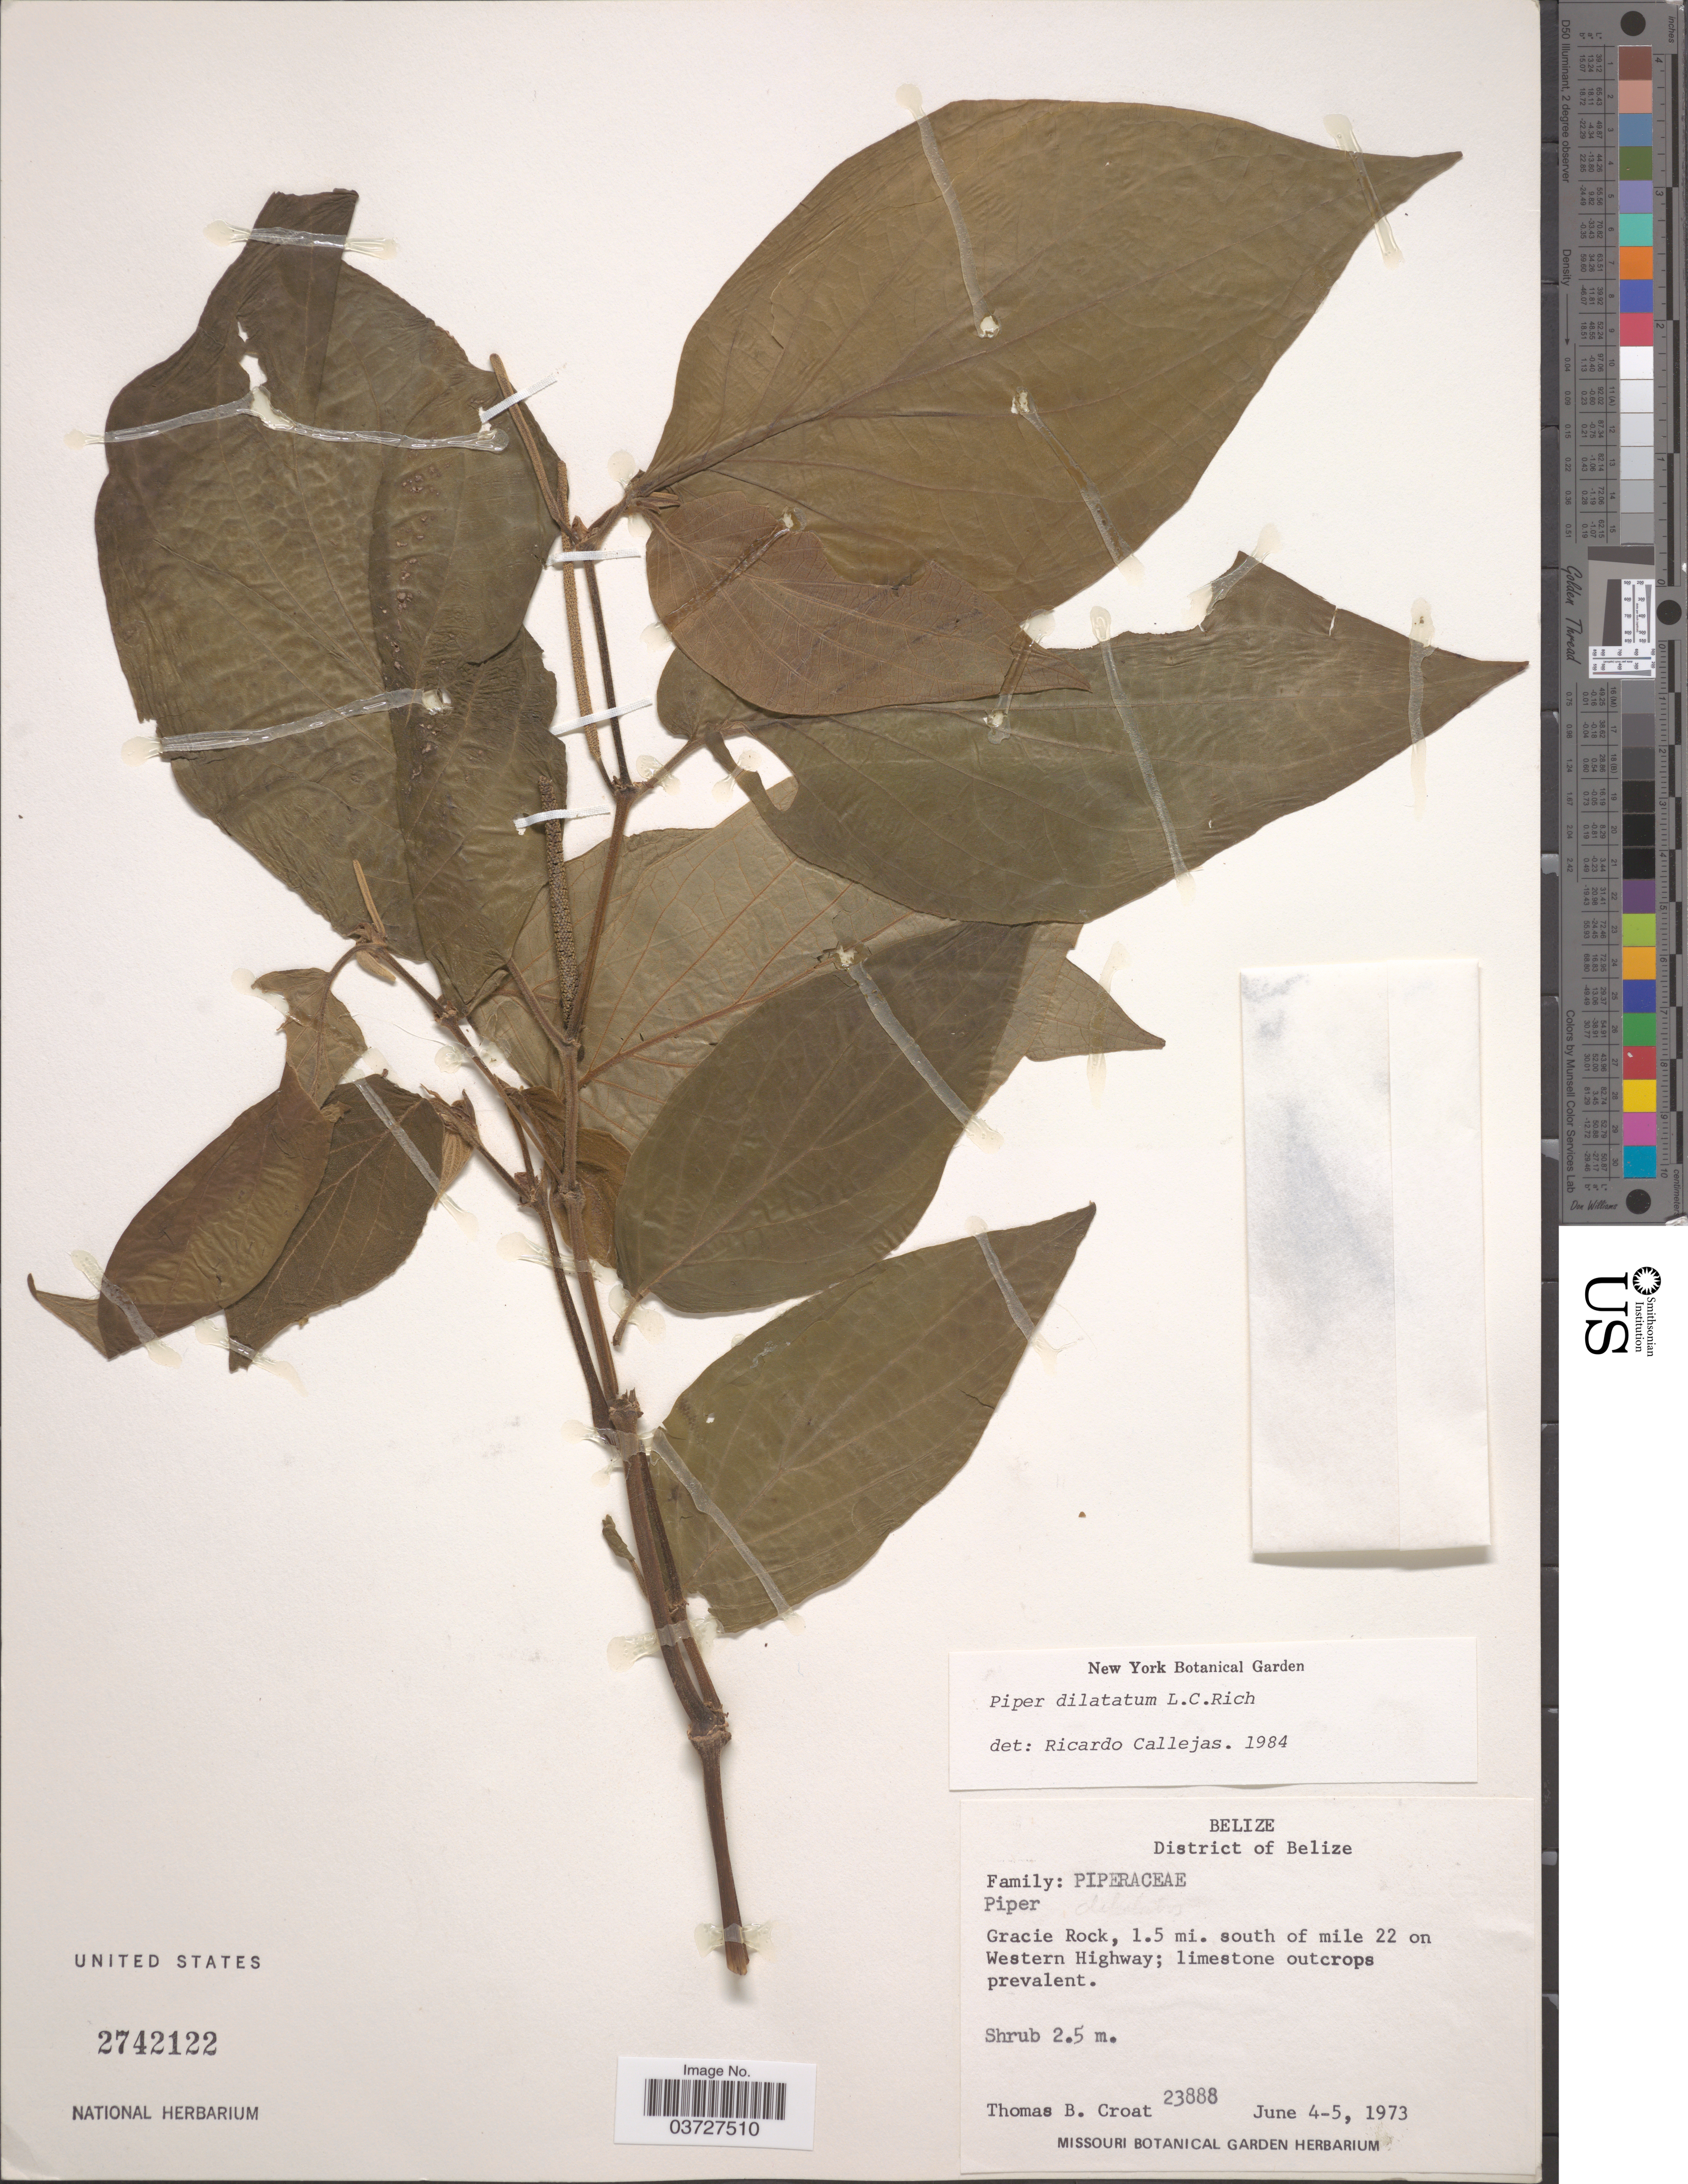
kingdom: Plantae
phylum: Tracheophyta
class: Magnoliopsida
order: Piperales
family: Piperaceae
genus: Piper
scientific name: Piper dilatatum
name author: Rich.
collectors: T. B. Croat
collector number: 23888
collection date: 1973-06-04/1973-06-05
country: Belize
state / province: Belize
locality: District of Belize. Gracie Rock, 1.5 mi. south of mile 22 on Western Highway.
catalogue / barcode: US 2742122